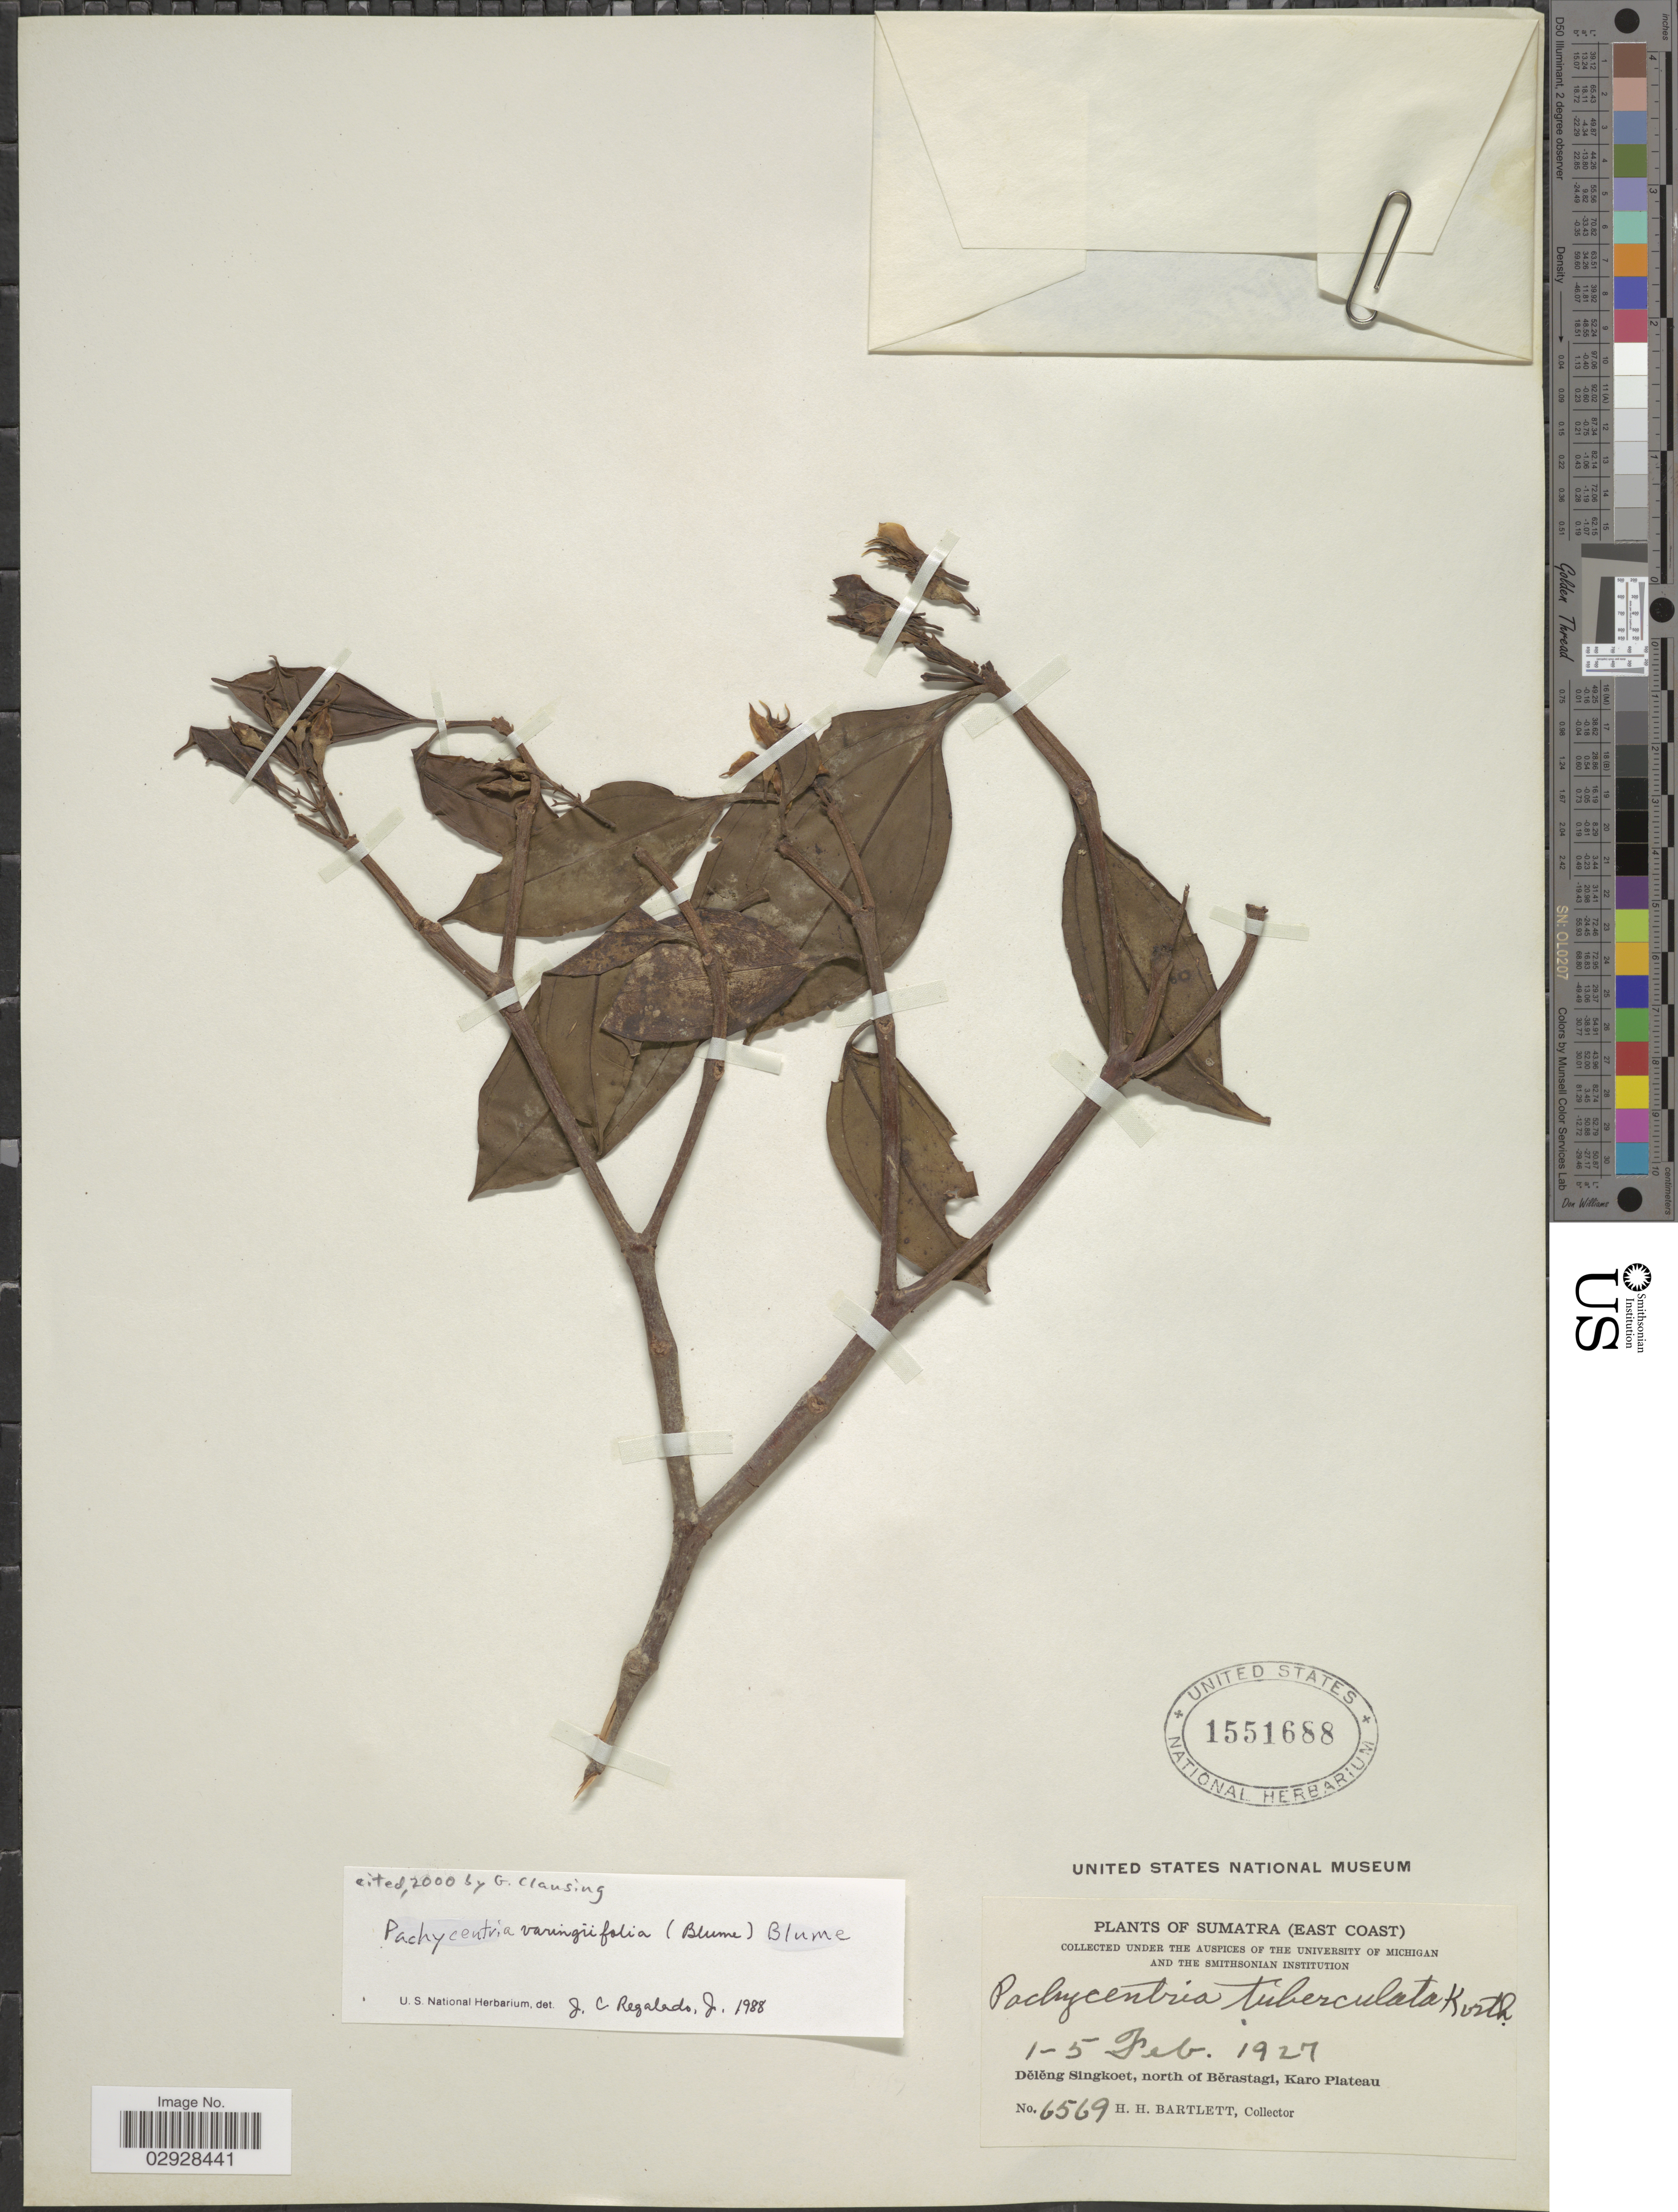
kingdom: Plantae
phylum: Tracheophyta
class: Magnoliopsida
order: Myrtales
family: Melastomataceae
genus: Pachycentria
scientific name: Pachycentria varingaefolia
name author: Blume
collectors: H. H. Bartlett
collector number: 6569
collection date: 1927-02-01/1927-02-05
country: Indonesia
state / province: Sumatra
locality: (East Coast). Deleng Singkoet, north of Berastagi, Karo Plateau.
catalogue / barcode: US 1551688